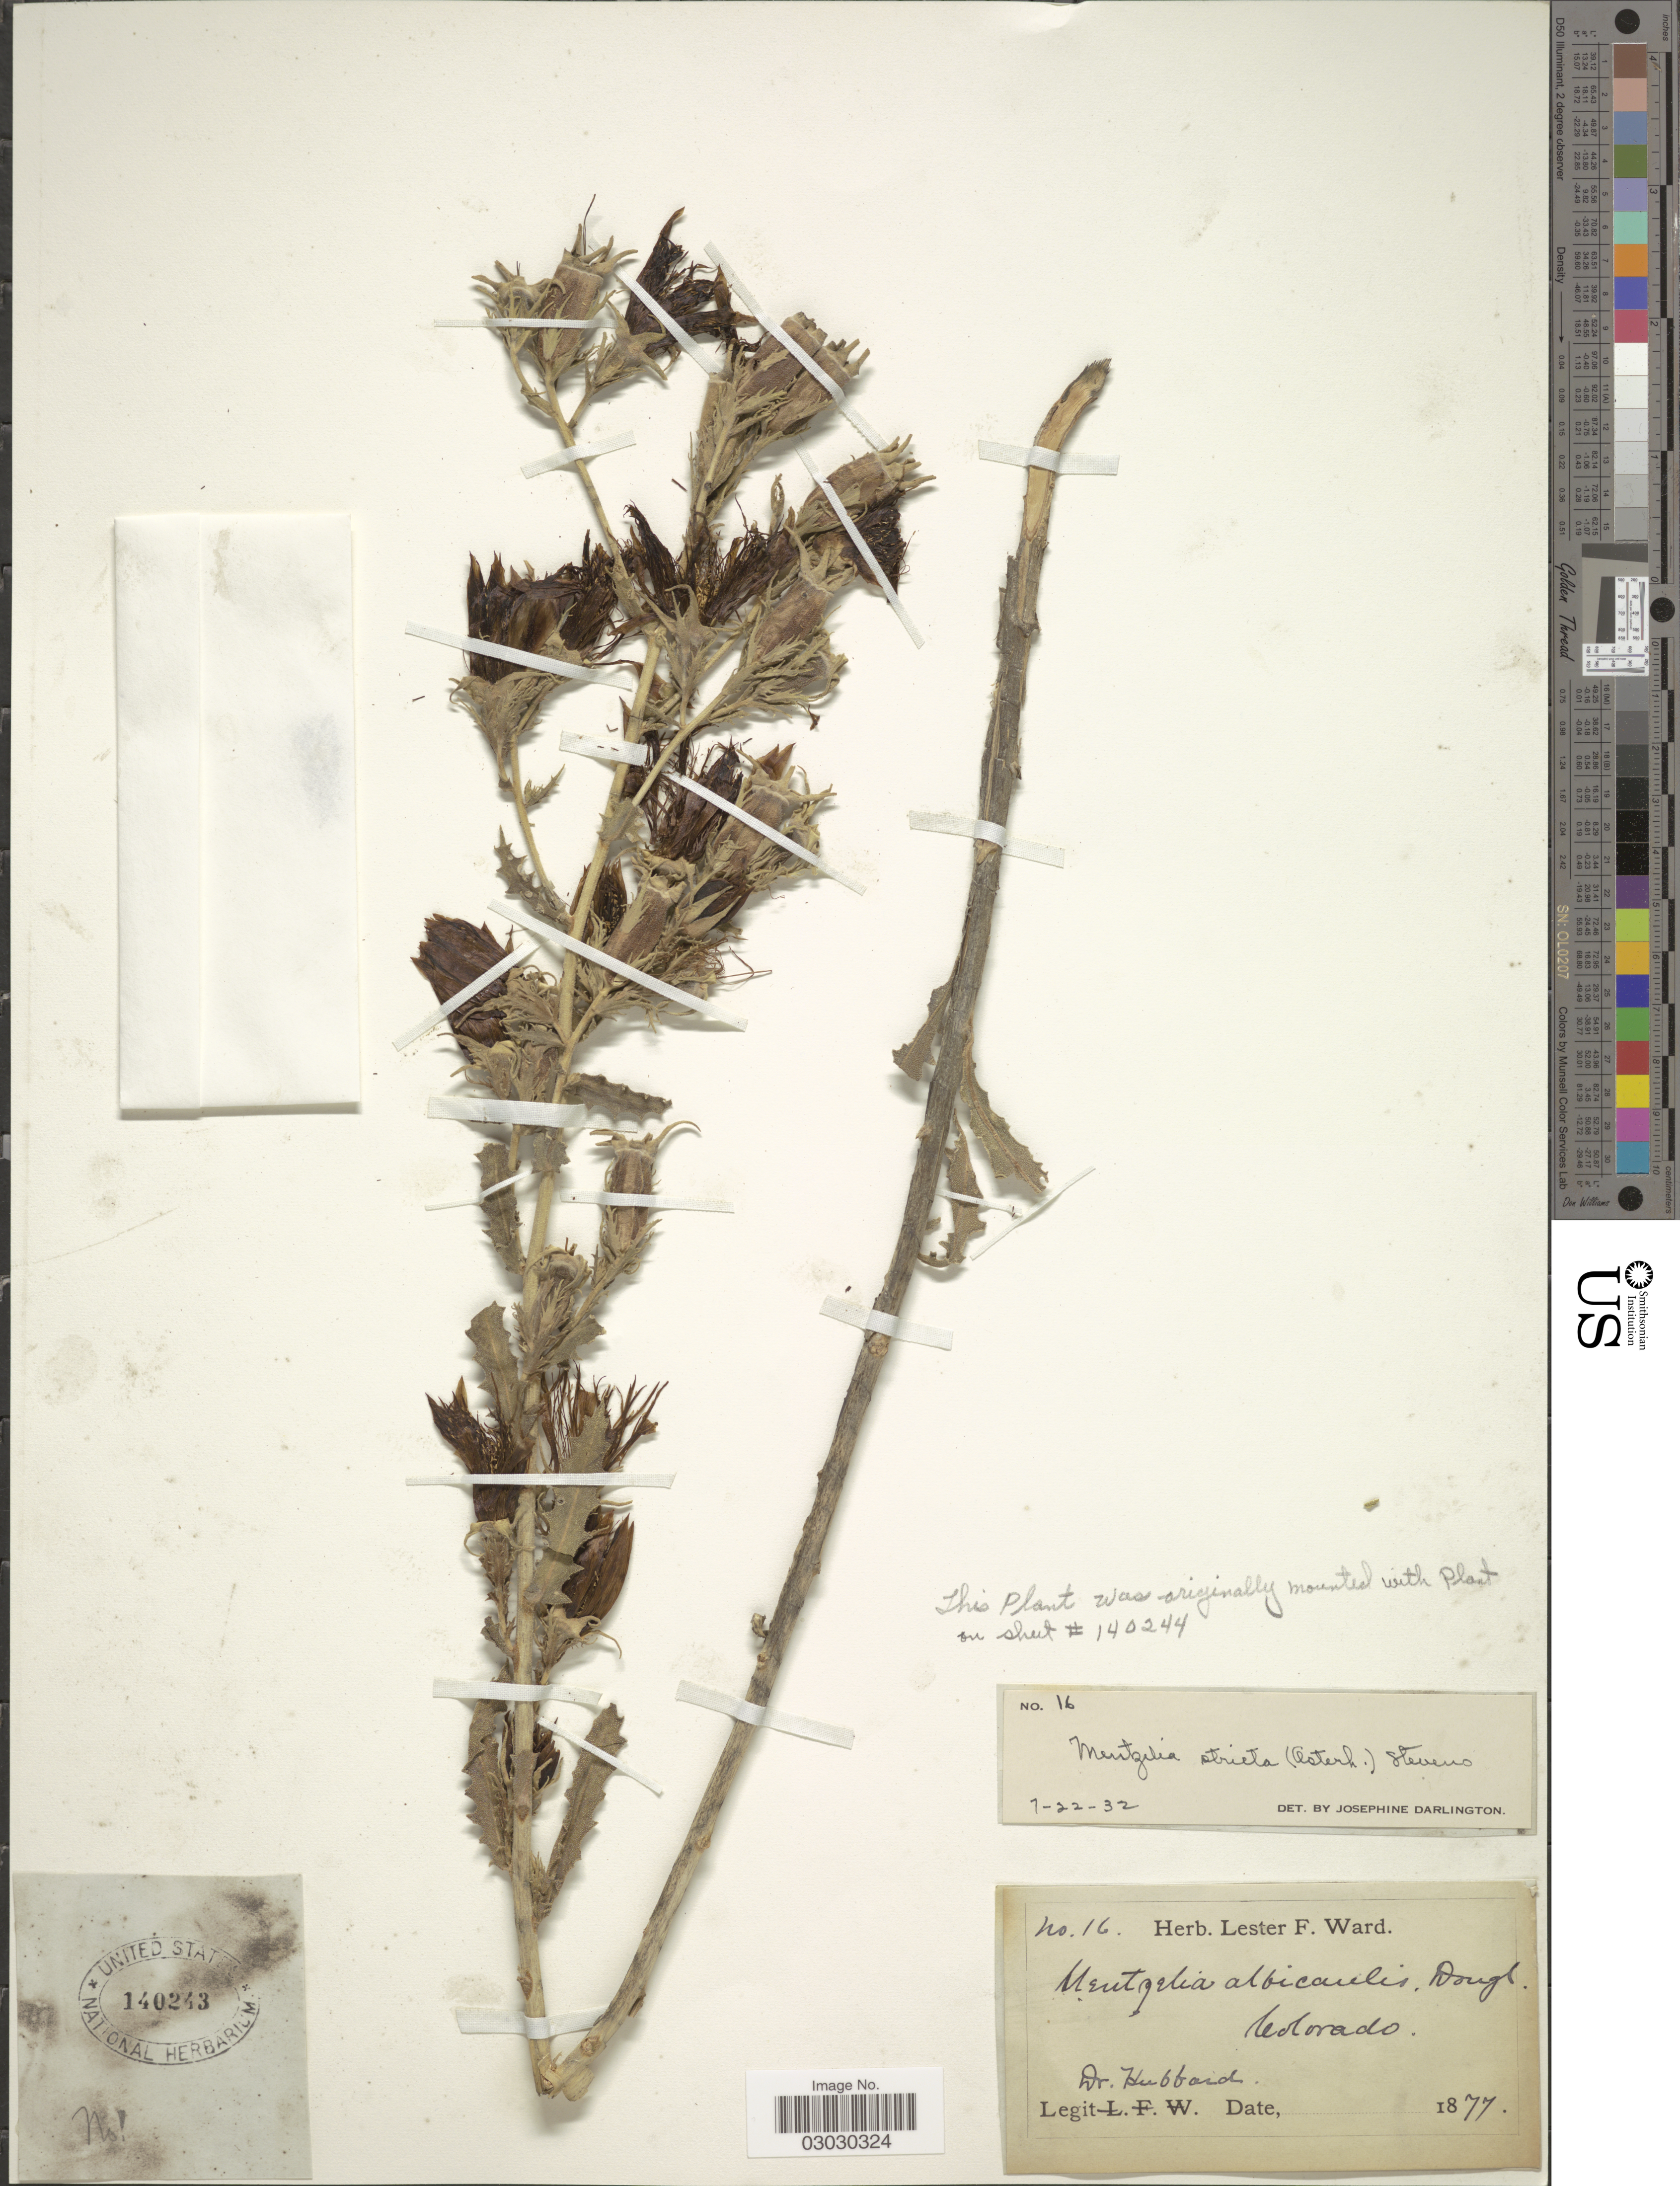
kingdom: Plantae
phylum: Tracheophyta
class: Magnoliopsida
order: Cornales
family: Loasaceae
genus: Mentzelia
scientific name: Mentzelia stricta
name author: (Osterh.) Stevens ex Jeffs & Little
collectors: Hubbard, --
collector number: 16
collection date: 1877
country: United States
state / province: Colorado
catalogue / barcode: US 140243